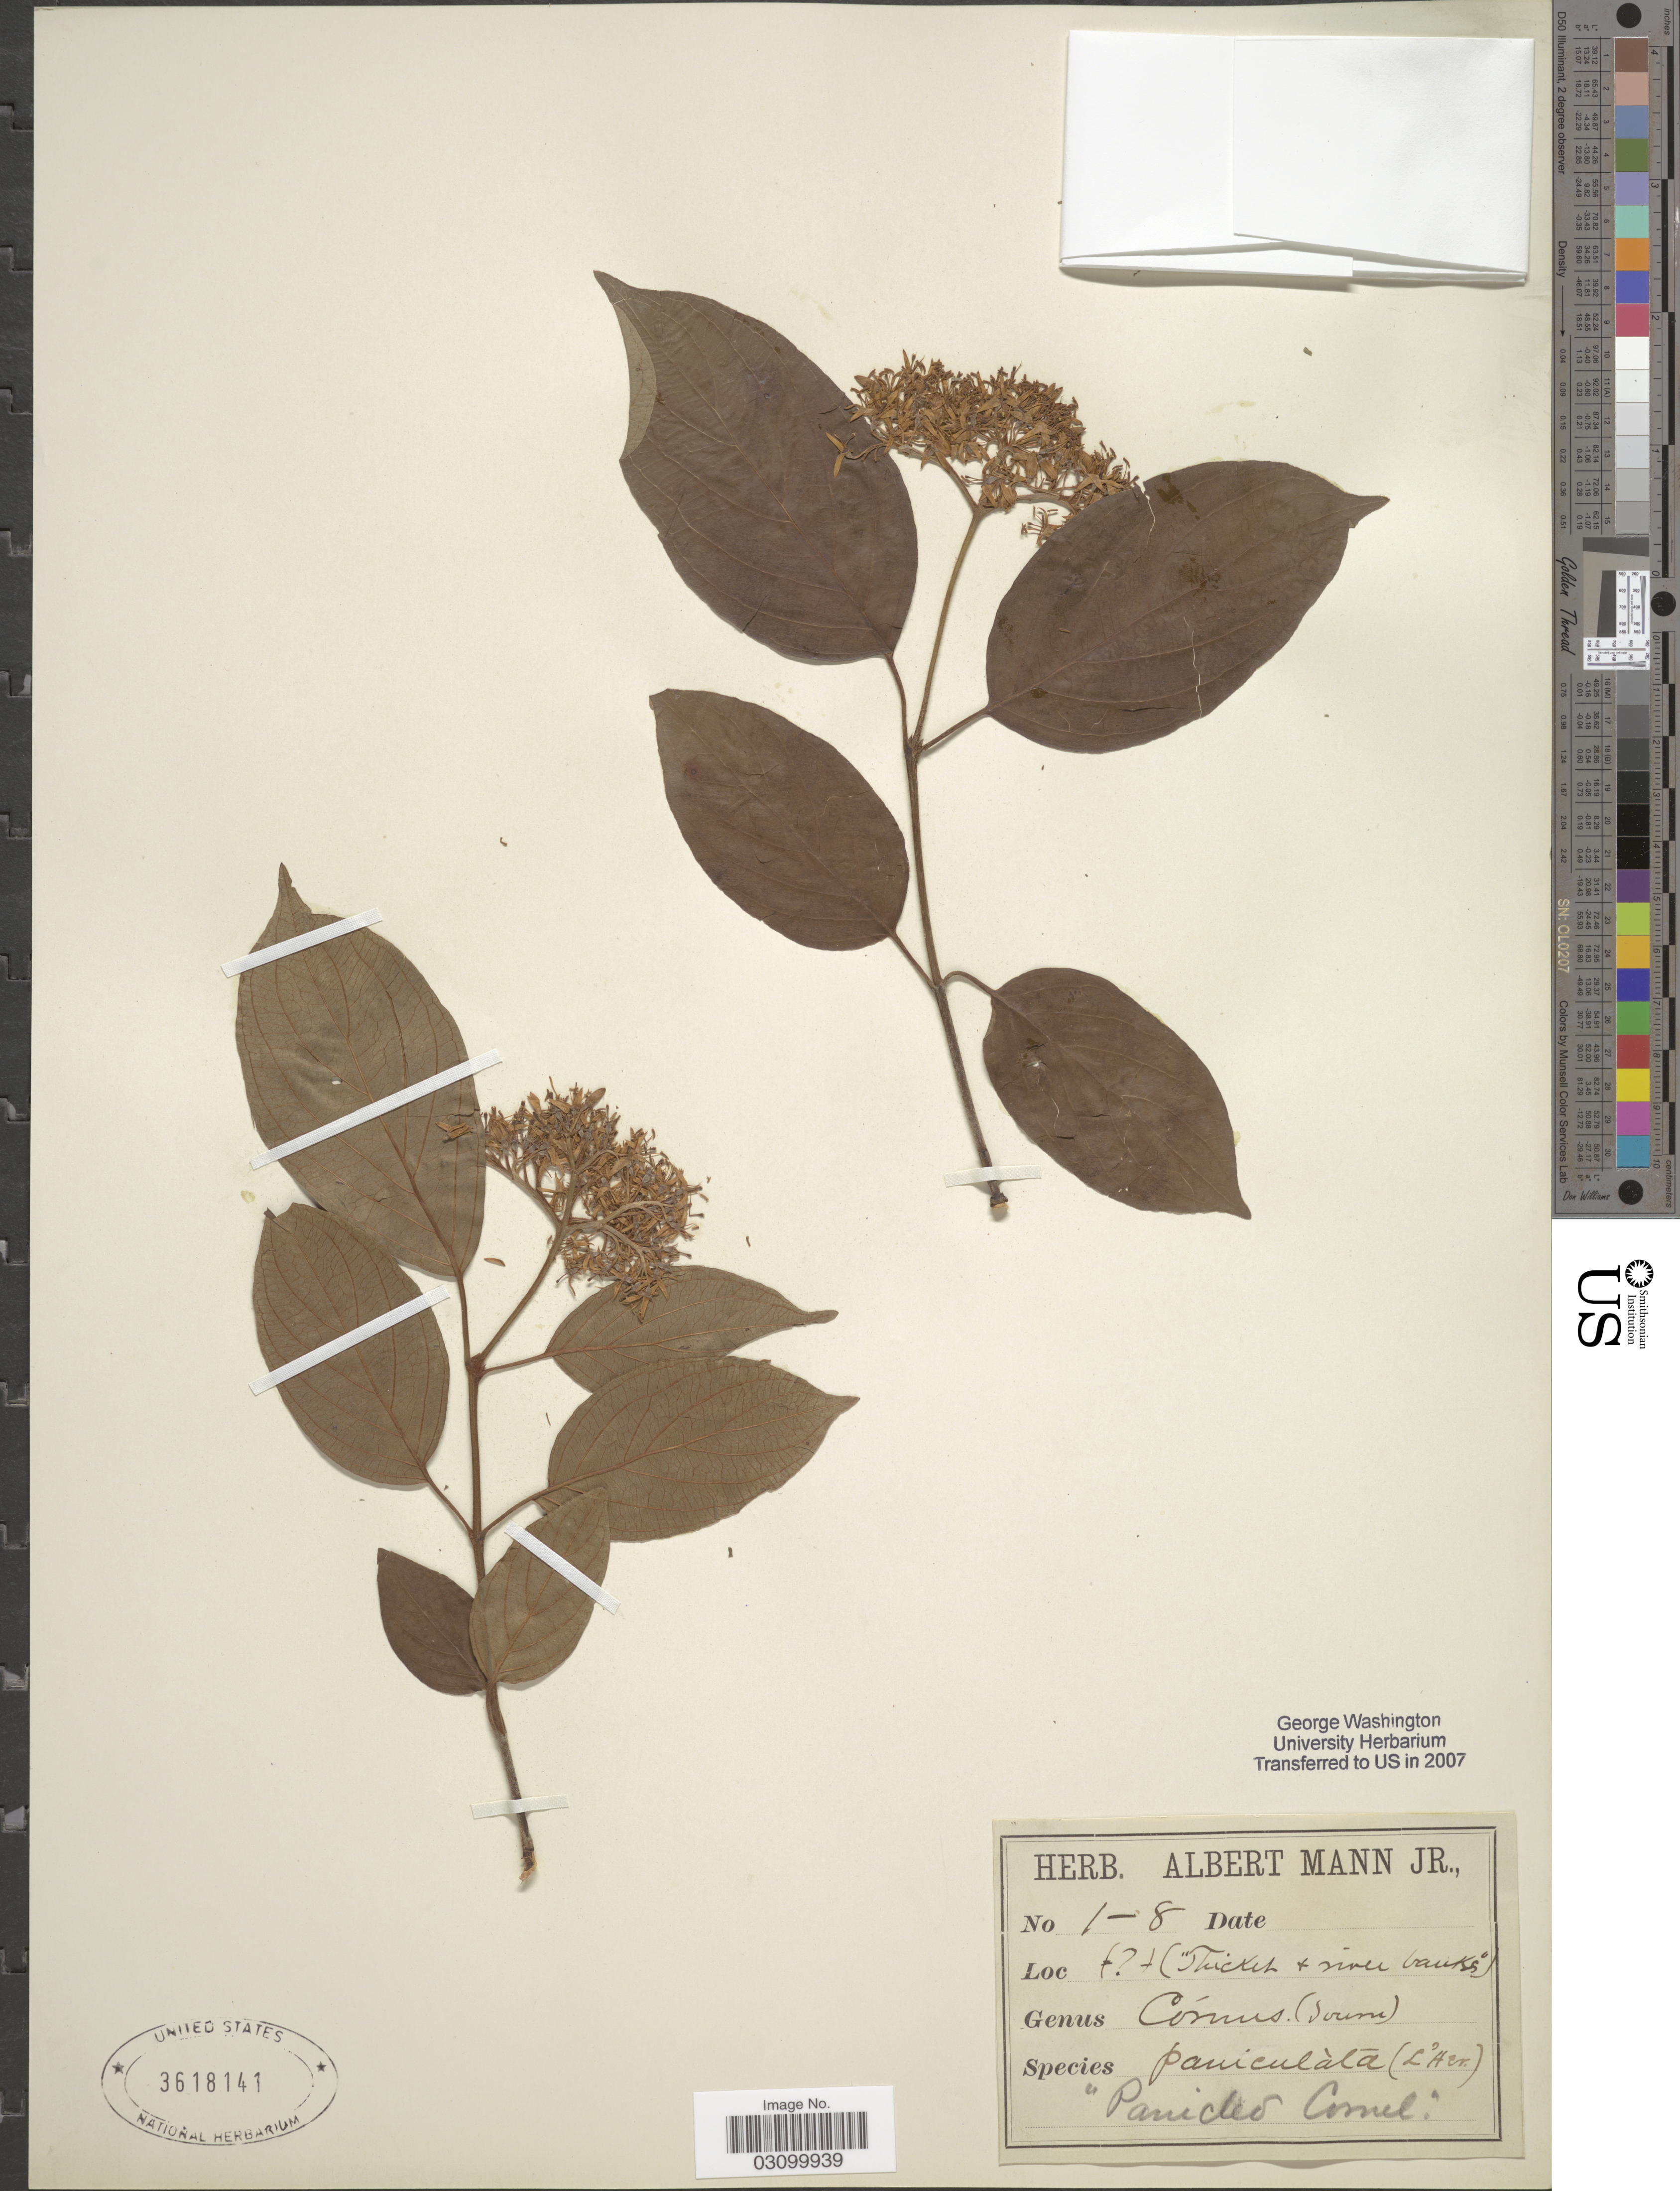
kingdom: Plantae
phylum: Tracheophyta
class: Magnoliopsida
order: Cornales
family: Cornaceae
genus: Cornus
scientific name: Cornus racemosa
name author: Lam.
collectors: Ex herb. Albert Mann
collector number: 1-8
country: United States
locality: Thicket + river banks.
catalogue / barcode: US 3618141